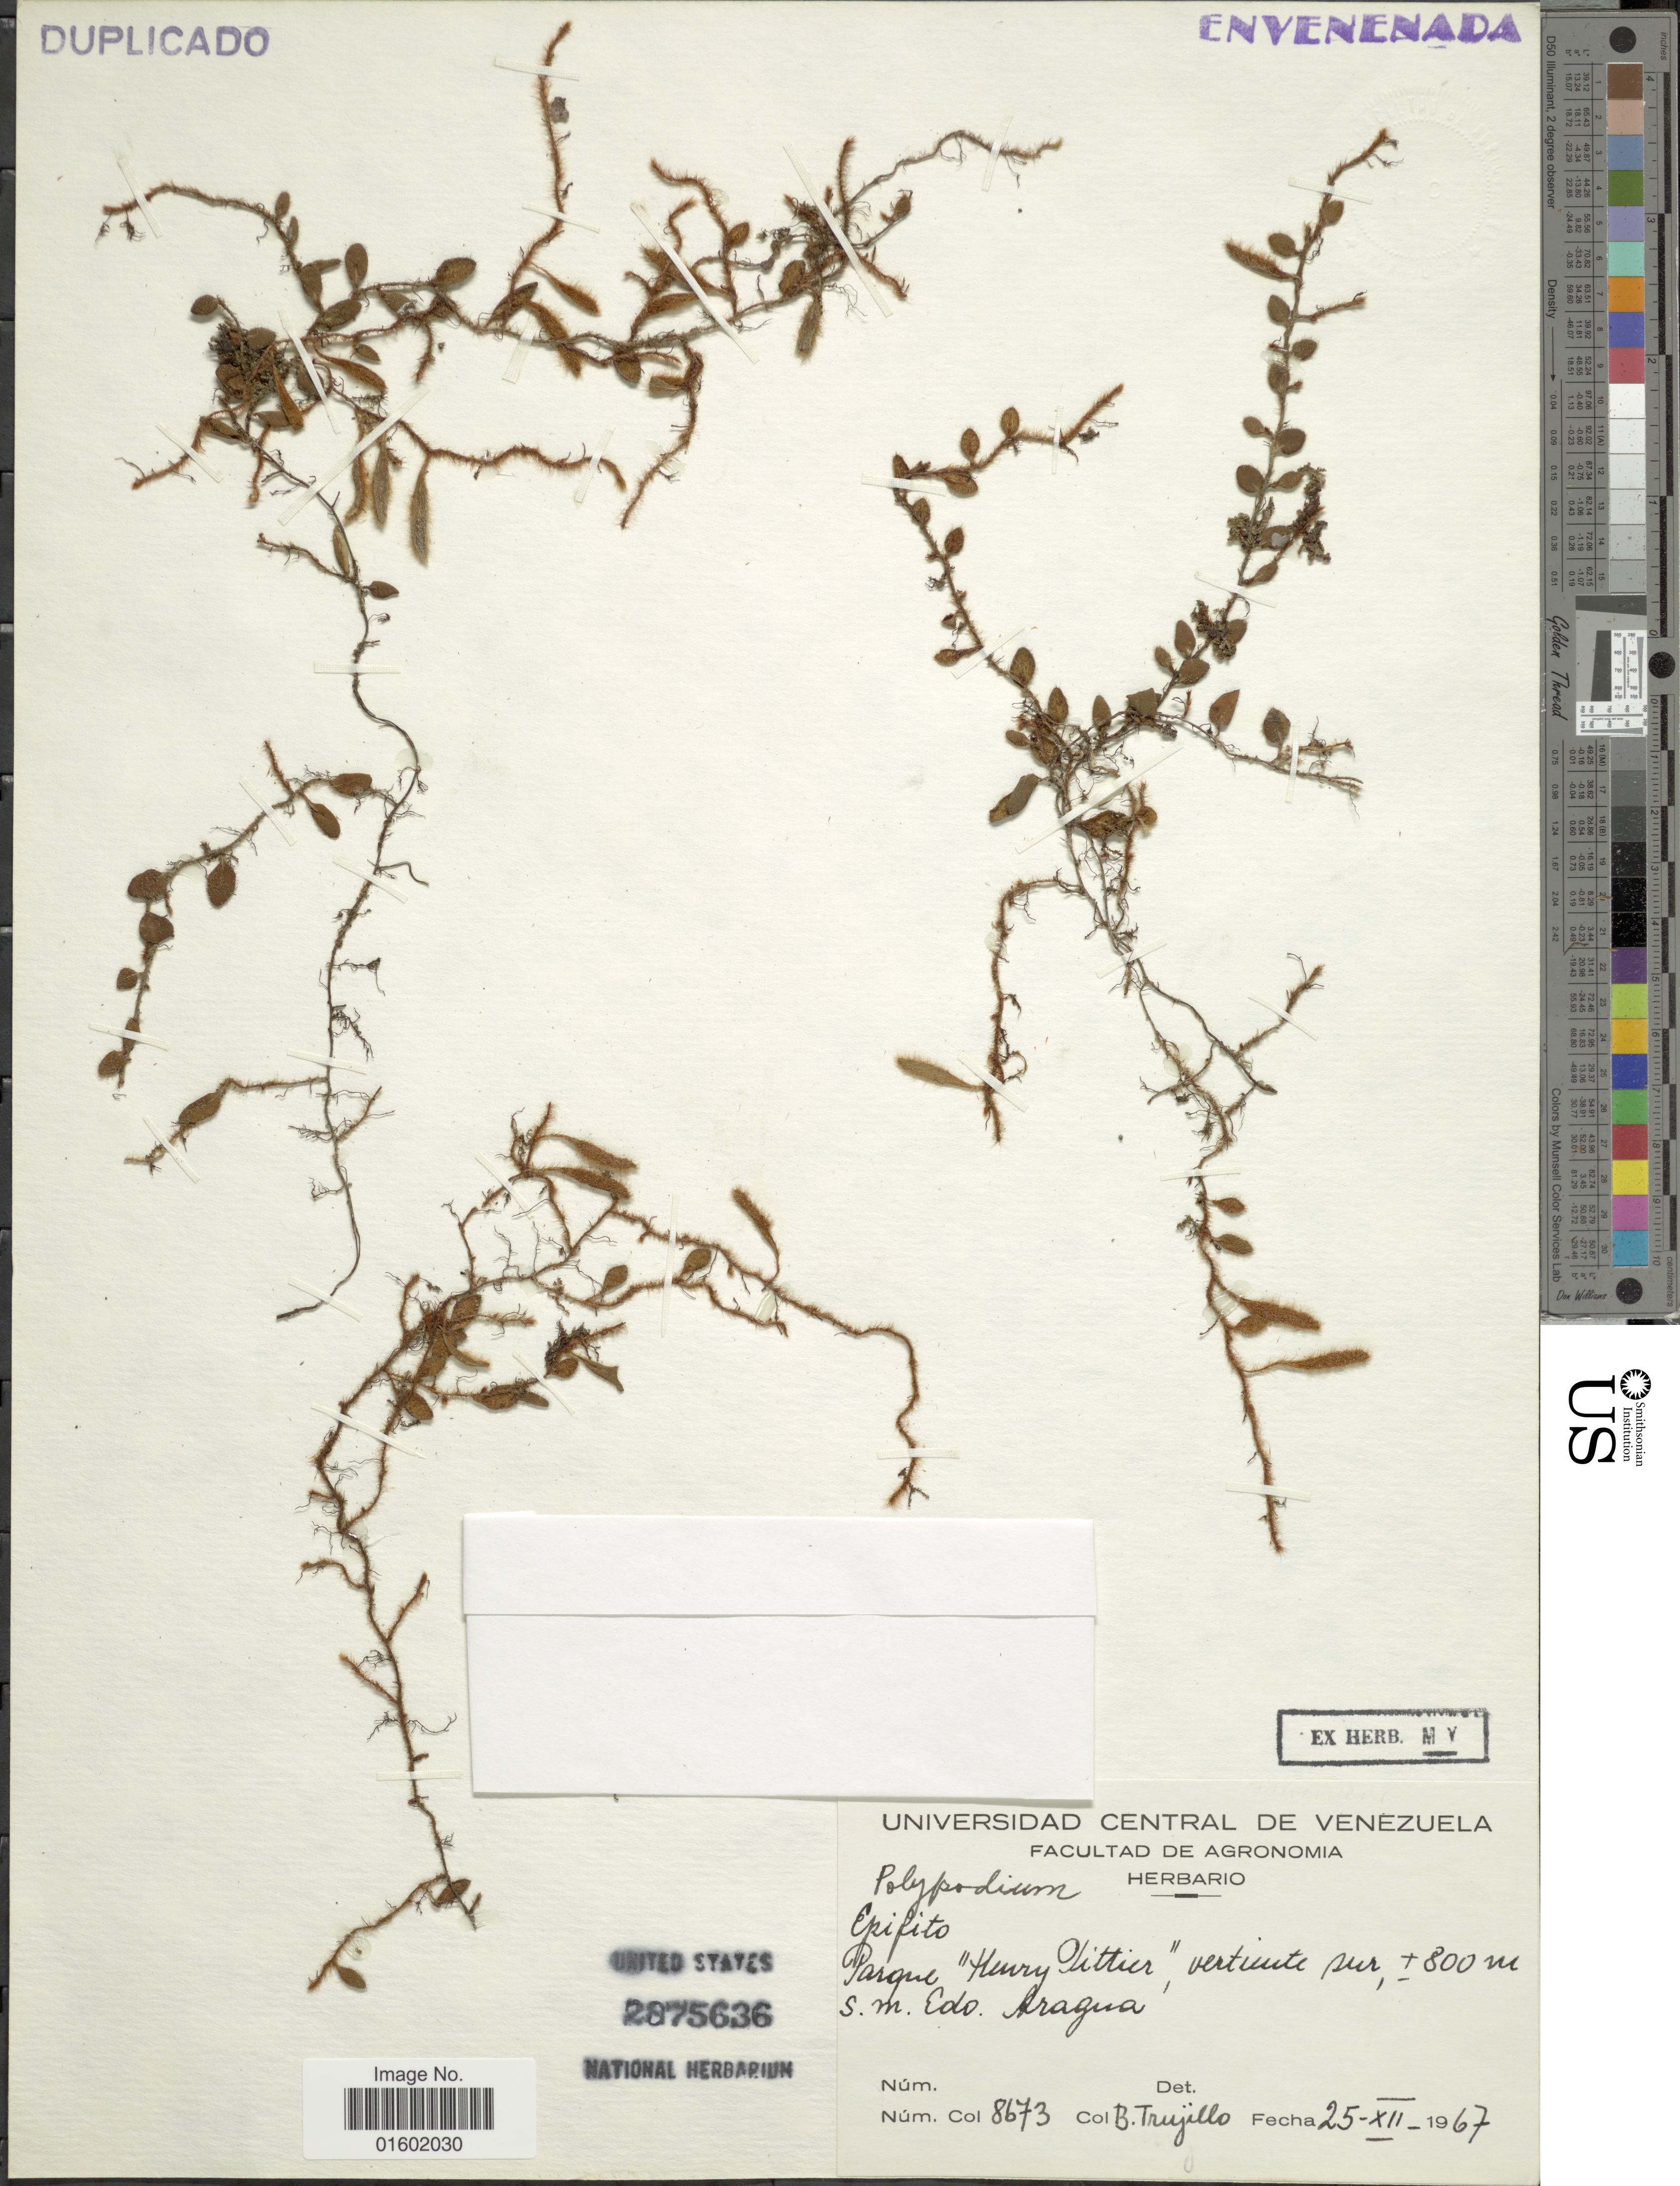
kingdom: Plantae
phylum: Tracheophyta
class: Polypodiopsida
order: Polypodiales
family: Polypodiaceae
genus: Microgramma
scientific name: Microgramma tecta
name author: (Kaulf.) Alston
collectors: B. Trujillo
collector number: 8673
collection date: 1967-12-25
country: Venezuela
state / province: Aragua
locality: Parque "Hurry Pittier", vertuite pur sur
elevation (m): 800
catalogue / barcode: US 2875636